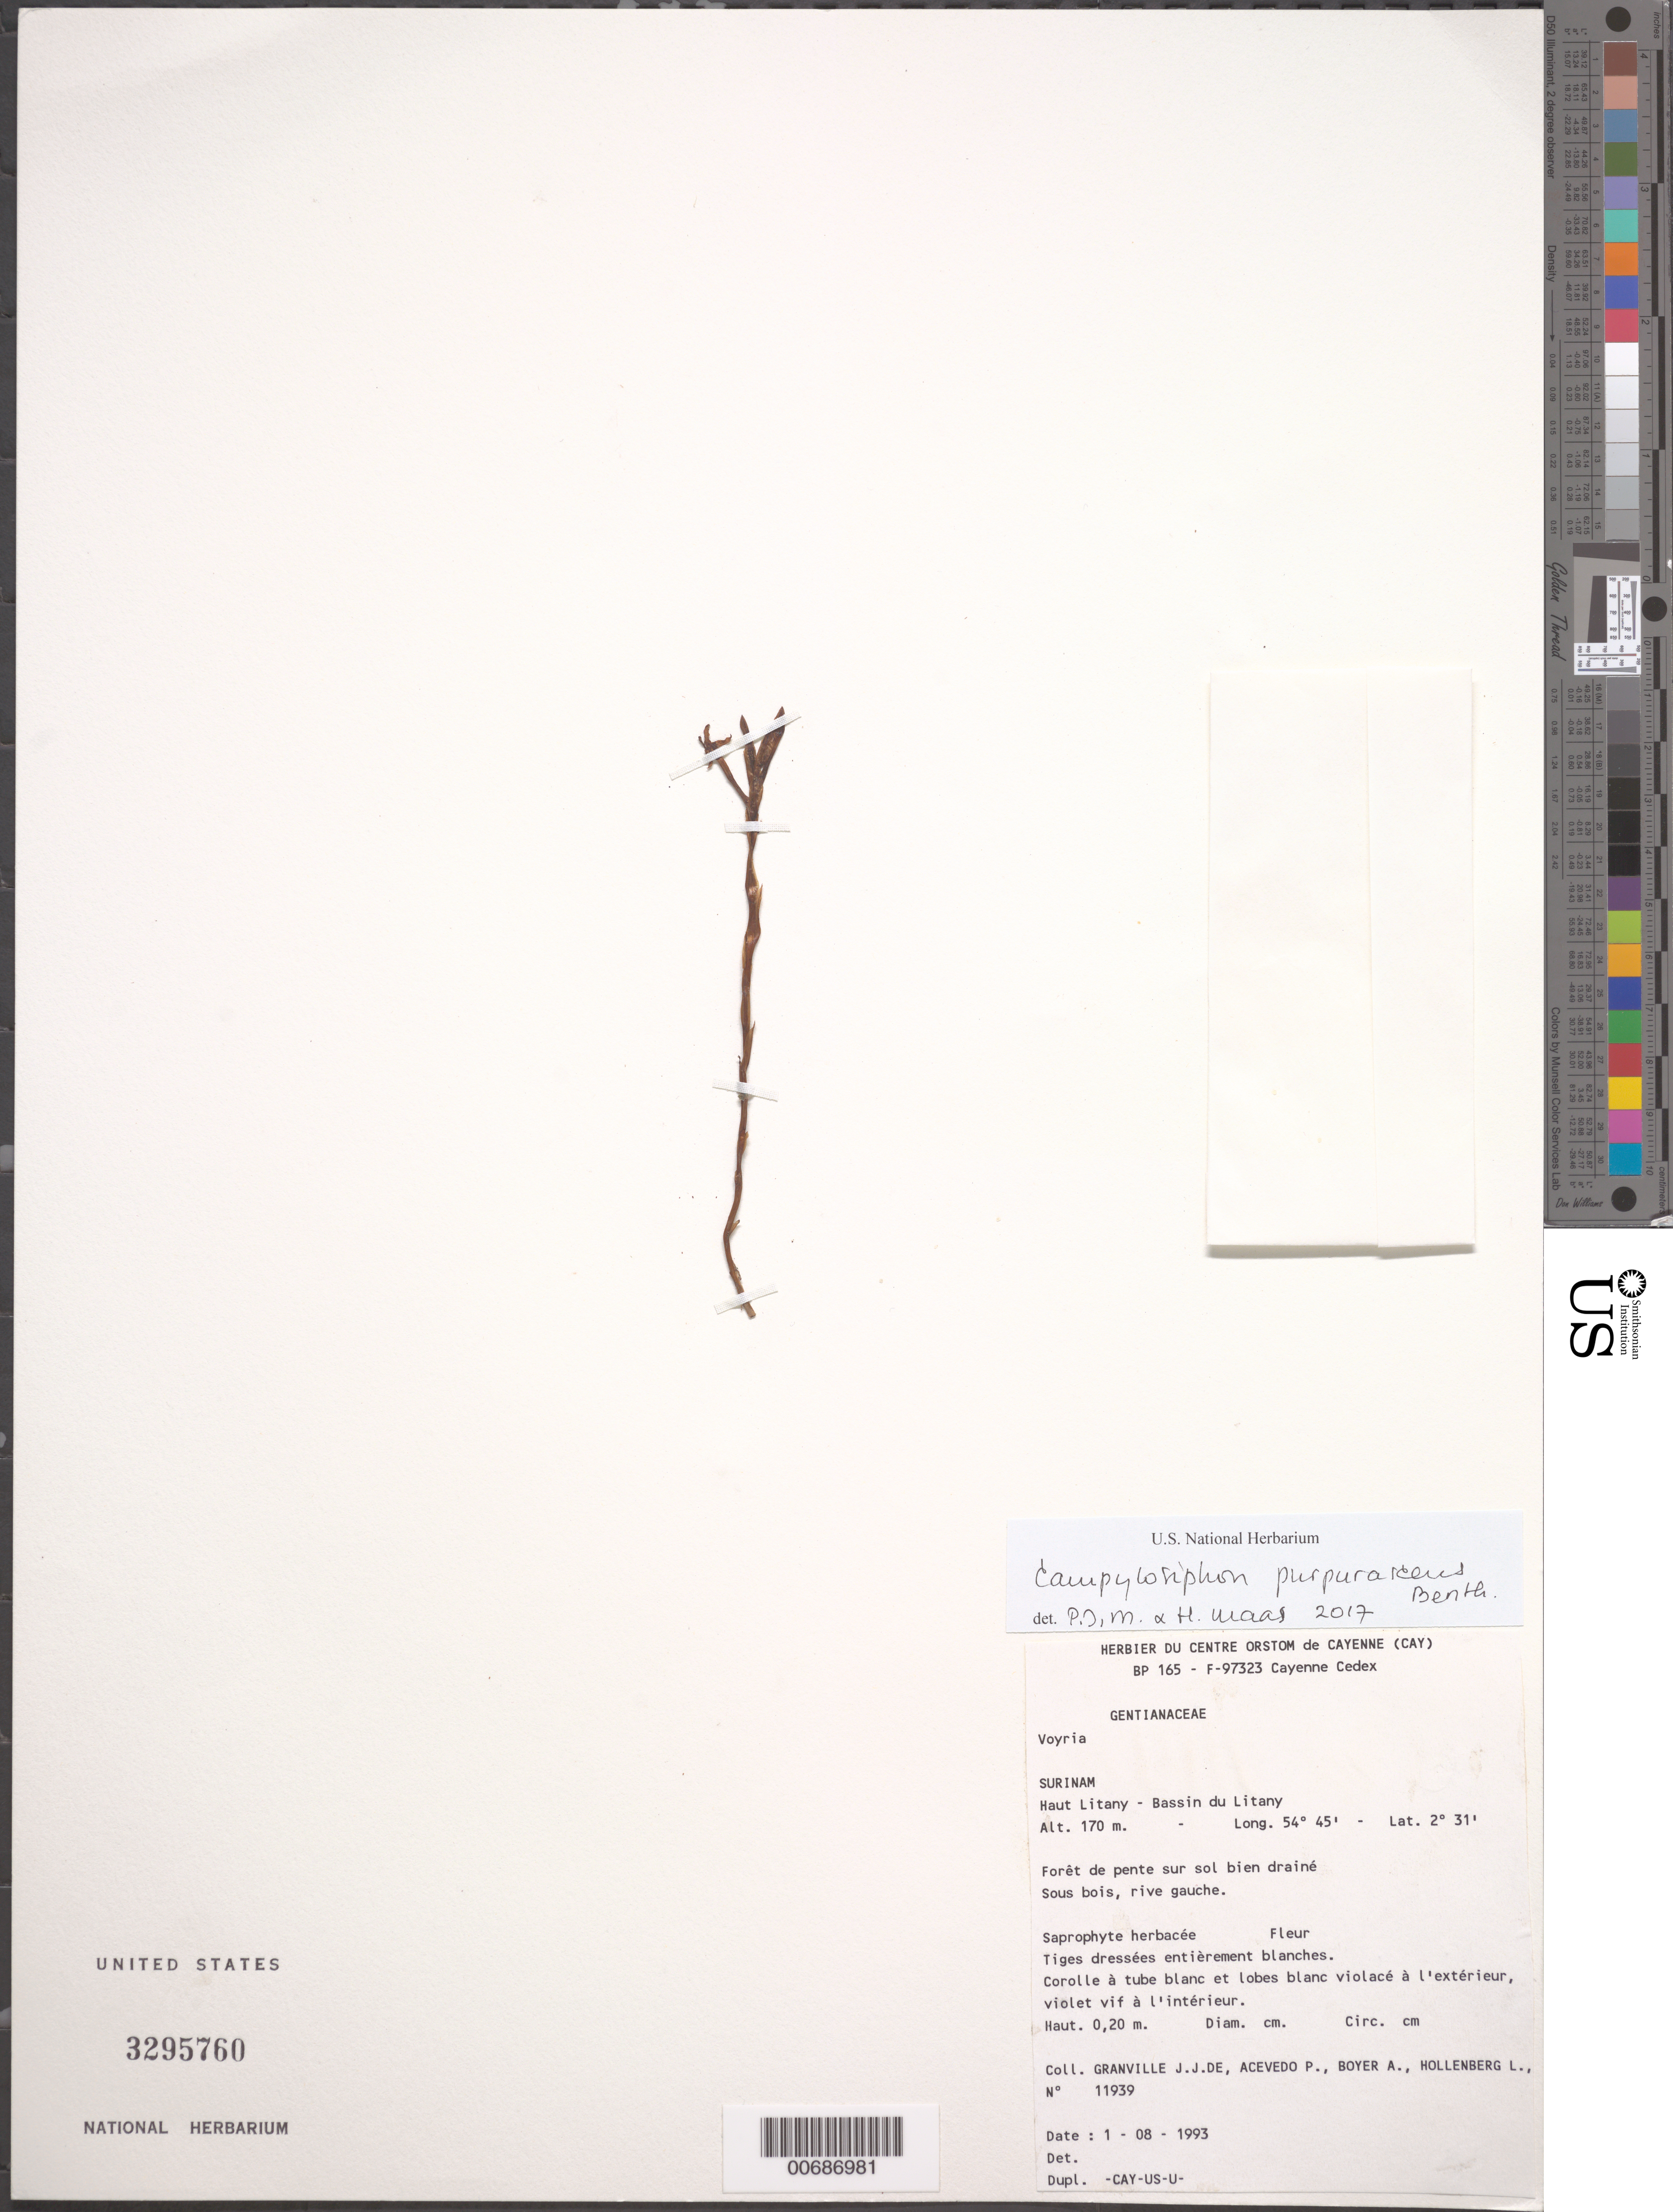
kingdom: Plantae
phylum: Tracheophyta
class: Liliopsida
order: Dioscoreales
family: Burmanniaceae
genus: Campylosiphon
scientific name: Campylosiphon purpurascens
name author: Benth.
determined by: Maas, P. J. M., Curator of the herbarium (U), Nationaal Herbarium Nederland (NETHERLANDS)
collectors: J.-J. de Granville, P. Acevedo-Rodr., A. Boyer & L. Hollenberg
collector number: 11939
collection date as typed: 1-Aug-93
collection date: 1993-08-01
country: Suriname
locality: Haut Litany, Bassin du Litany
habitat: Forêt de pente sur sol bien drainé. Sous bois, rive gauche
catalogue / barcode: US 3295760